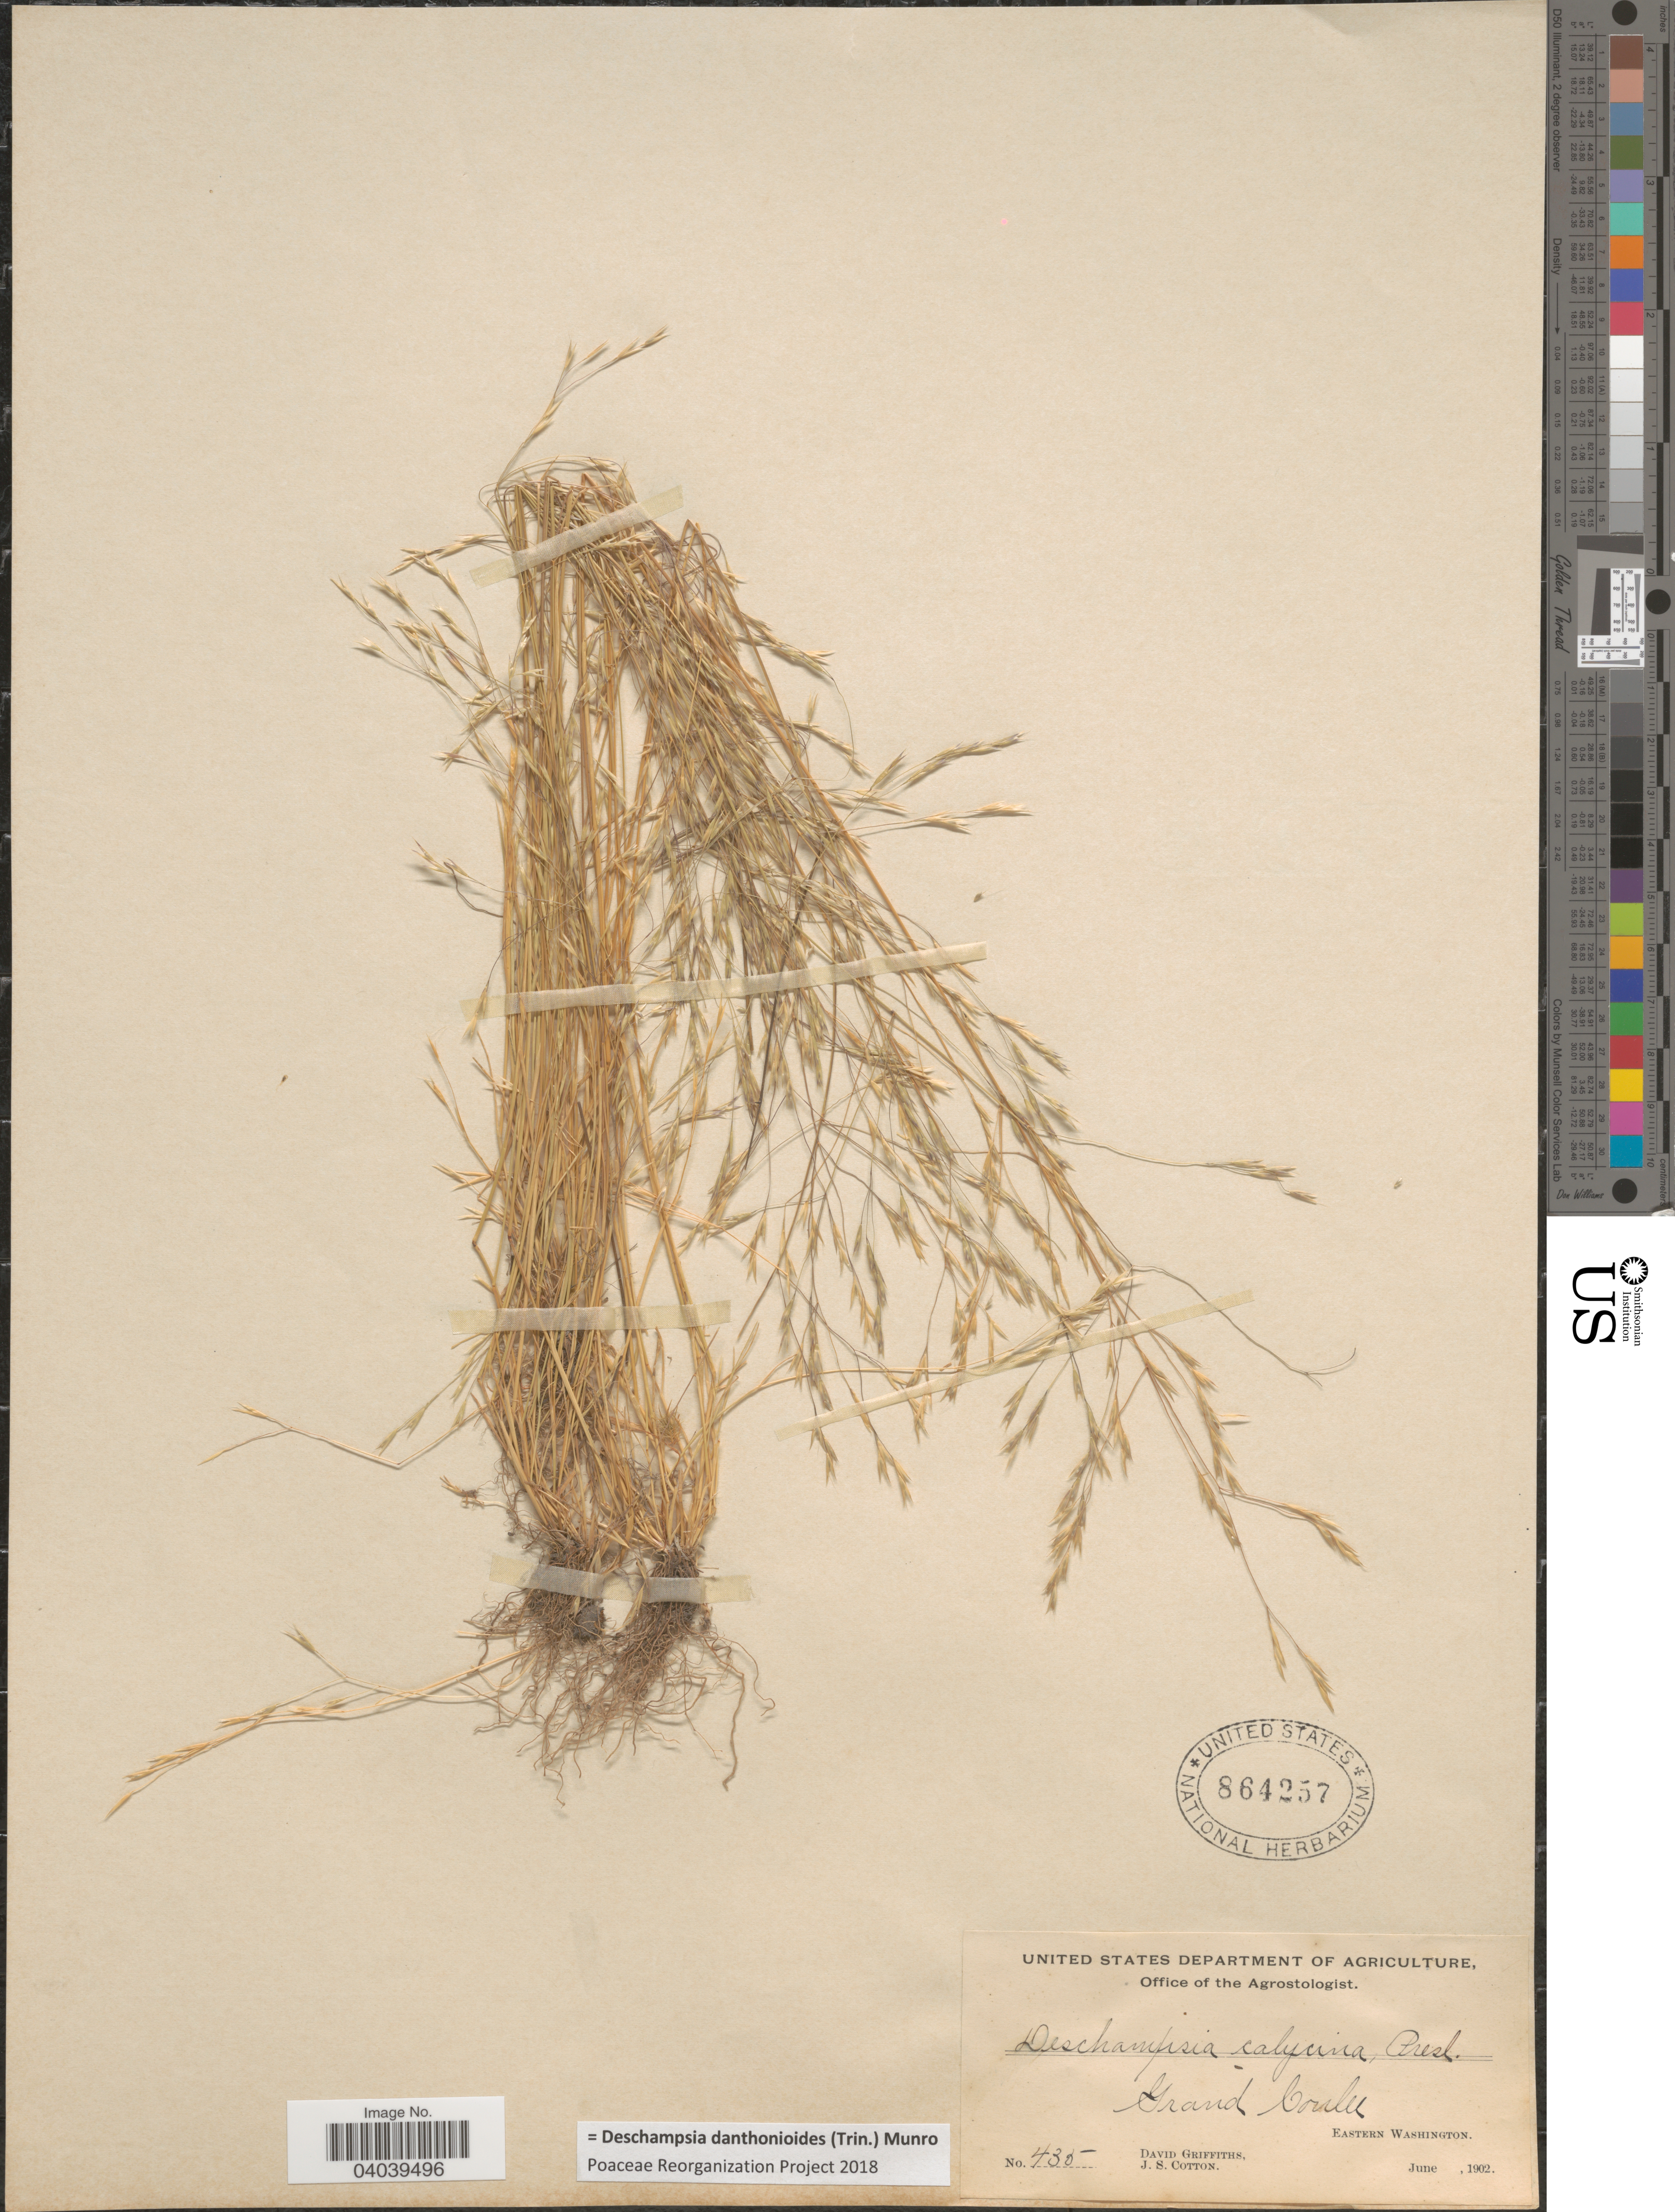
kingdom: Plantae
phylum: Tracheophyta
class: Liliopsida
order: Poales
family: Poaceae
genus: Deschampsia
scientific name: Deschampsia danthonioides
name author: (Trin.) Munro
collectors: D. Griffiths & J. S. Cotton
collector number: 435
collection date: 1902-06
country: United States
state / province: Washington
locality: Grand Coulee. Eastern Washington.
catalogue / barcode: US 864257